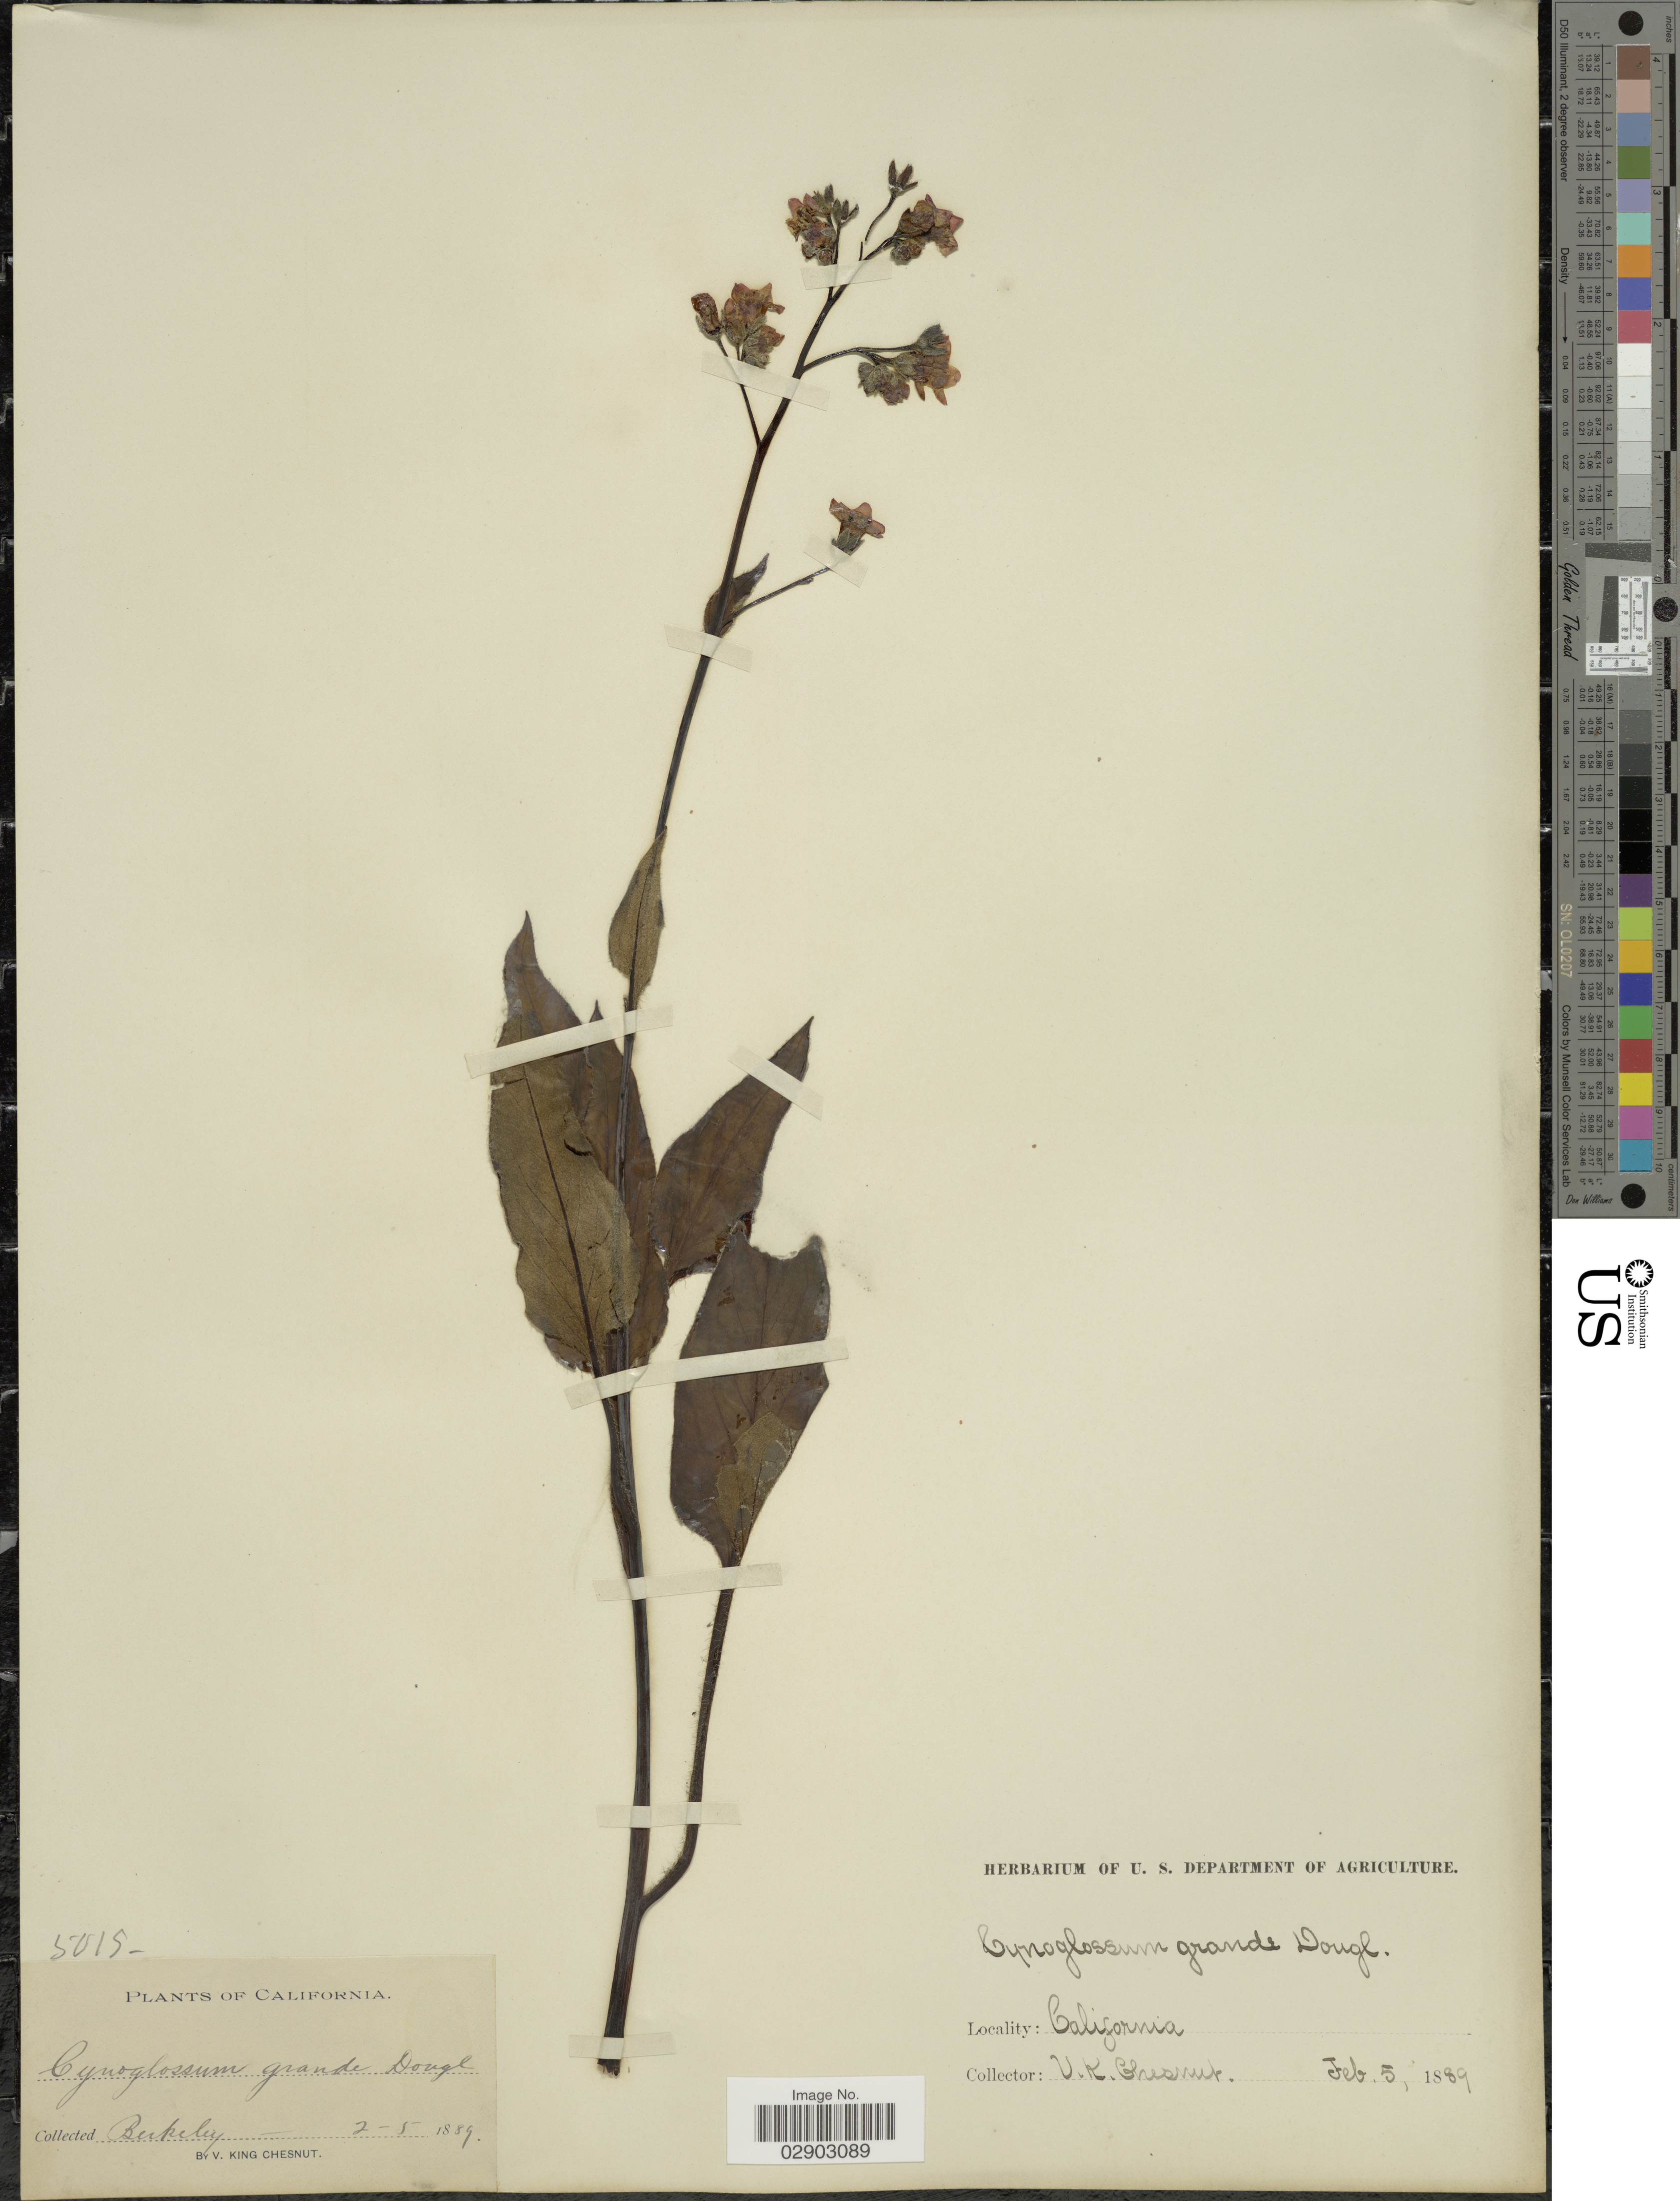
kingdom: Plantae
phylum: Tracheophyta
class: Magnoliopsida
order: Boraginales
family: Boraginaceae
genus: Cynoglossum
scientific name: Cynoglossum grande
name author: Douglas ex Lehm.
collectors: V. Chesnut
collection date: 1889-02-05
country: United States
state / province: California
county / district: Alameda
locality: Berkeley.